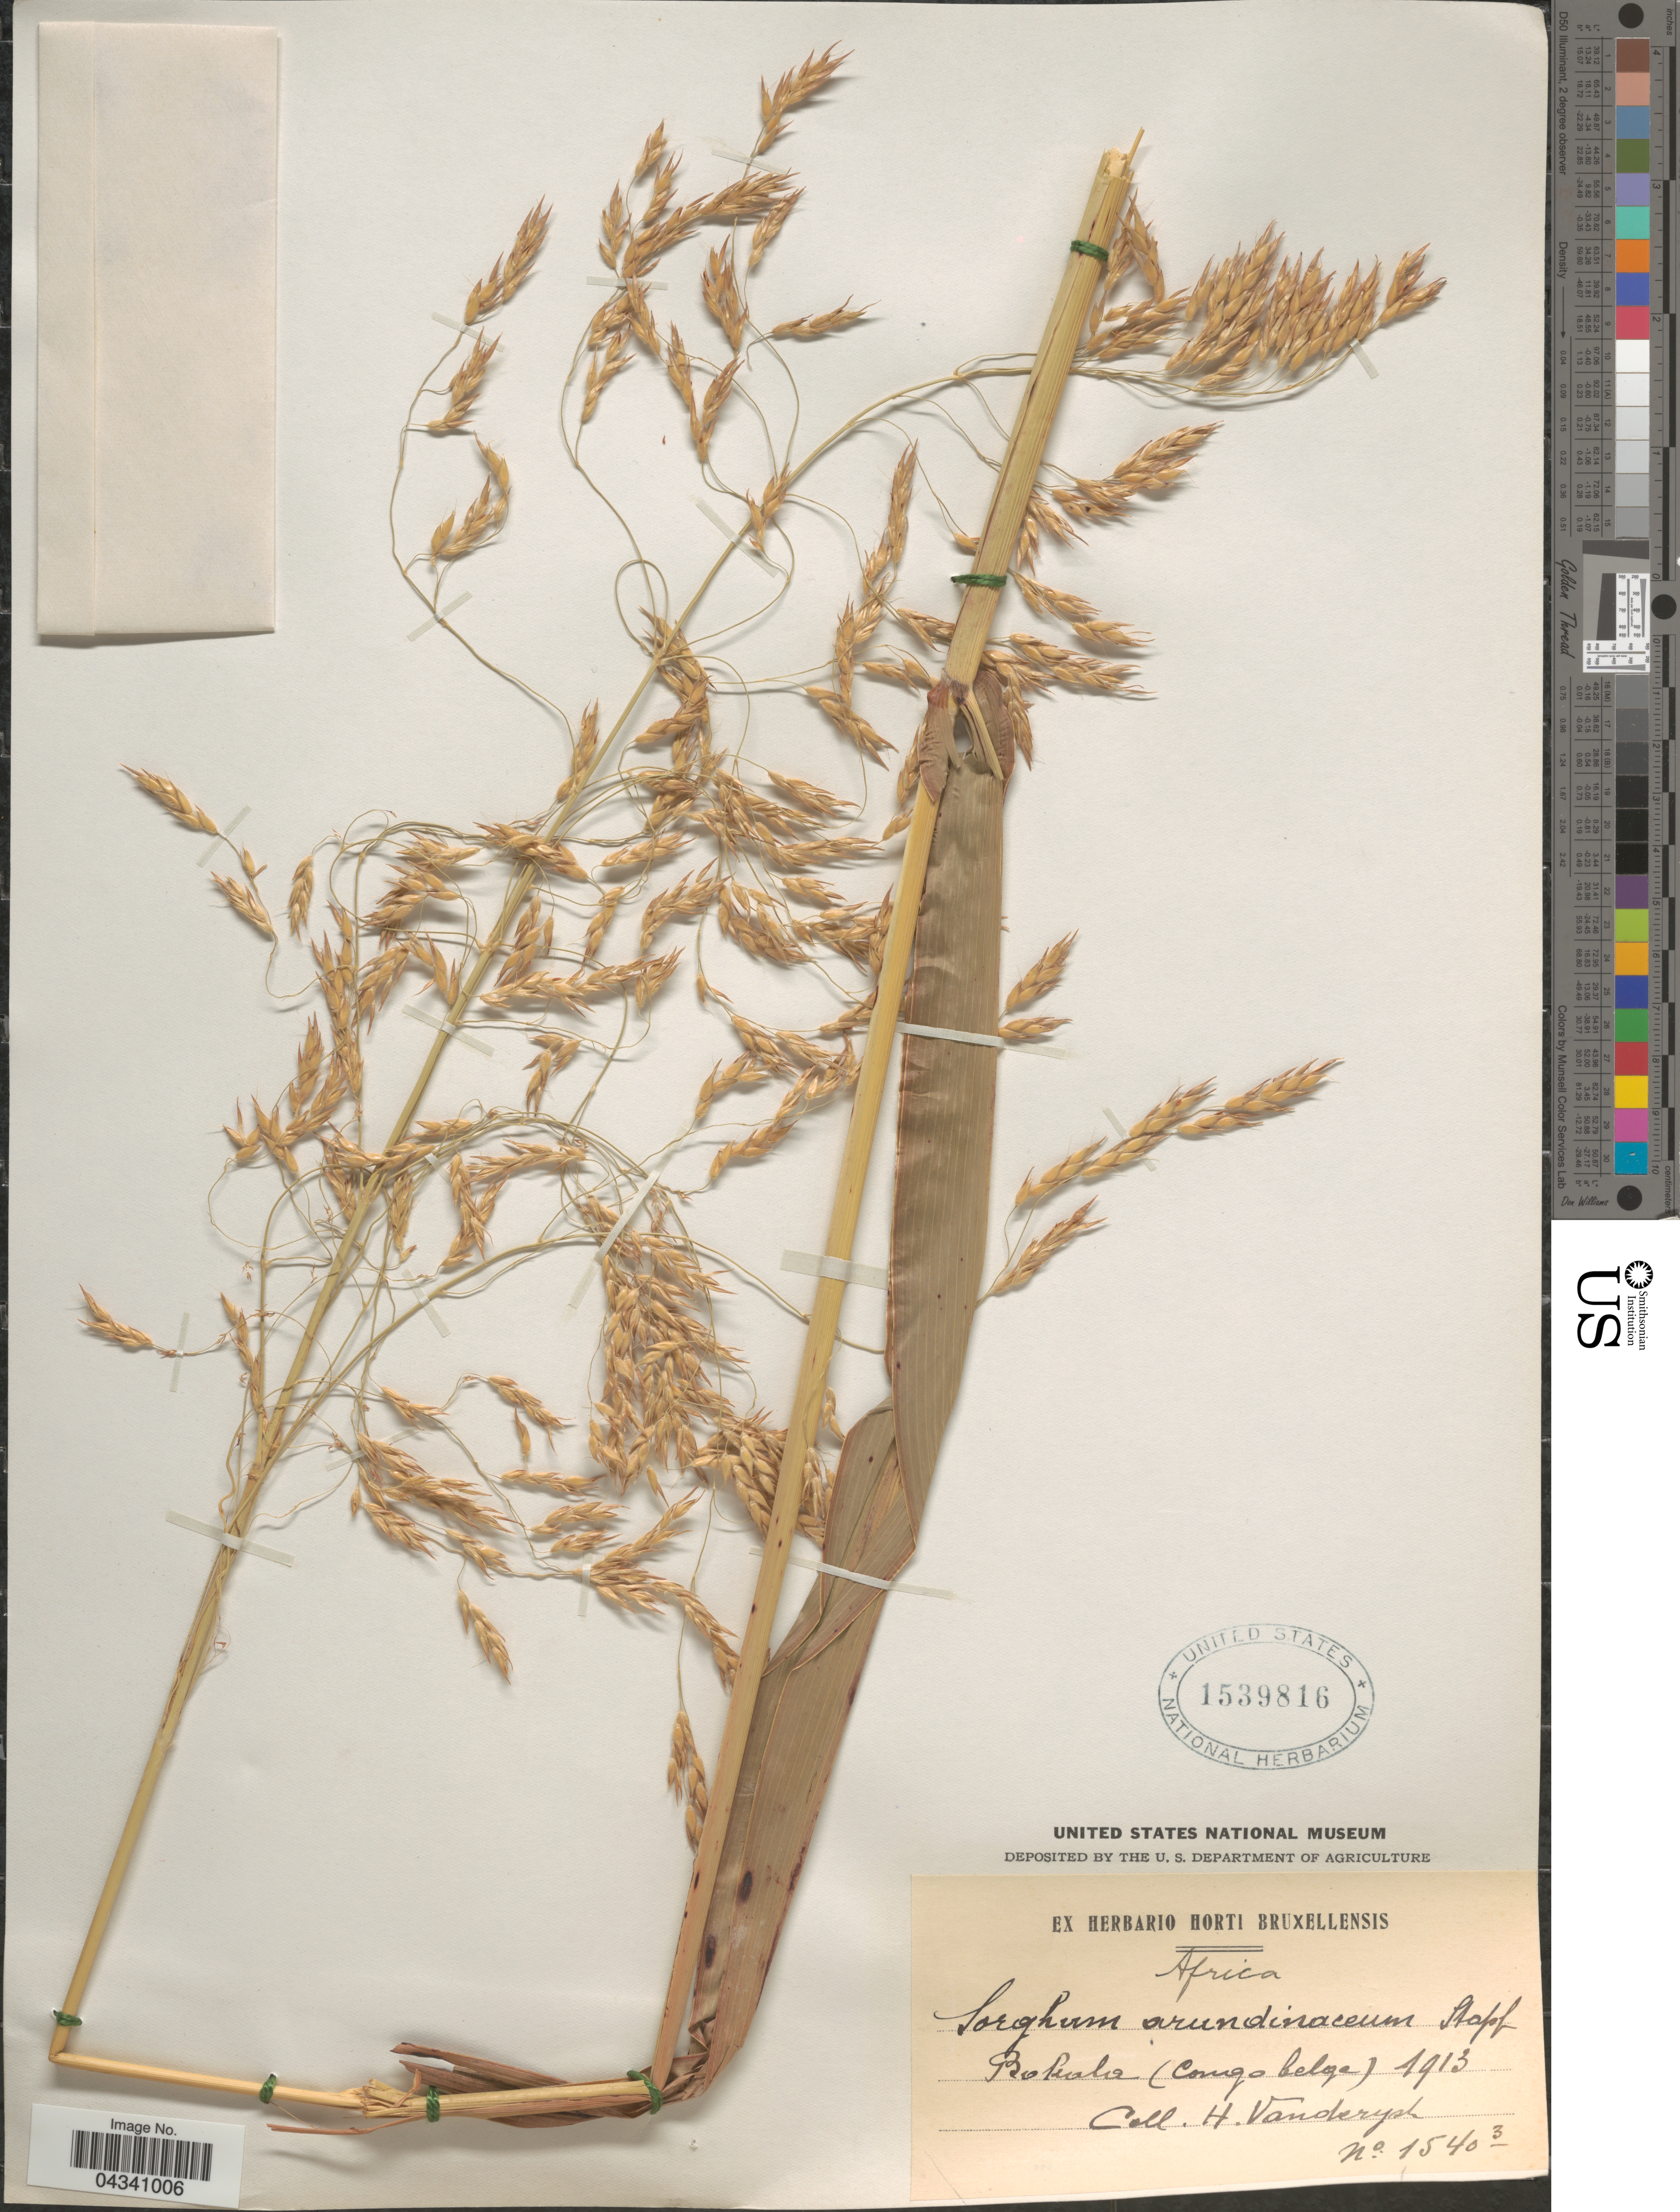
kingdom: Plantae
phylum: Tracheophyta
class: Liliopsida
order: Poales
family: Poaceae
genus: Sorghum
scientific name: Sorghum arundinaceum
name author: (Desv.) Stapf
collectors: H. J. R. Vanderyst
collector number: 15403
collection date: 1913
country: Congo, Democratic Republic of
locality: Bokola (Congo belge).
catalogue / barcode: US 1539816